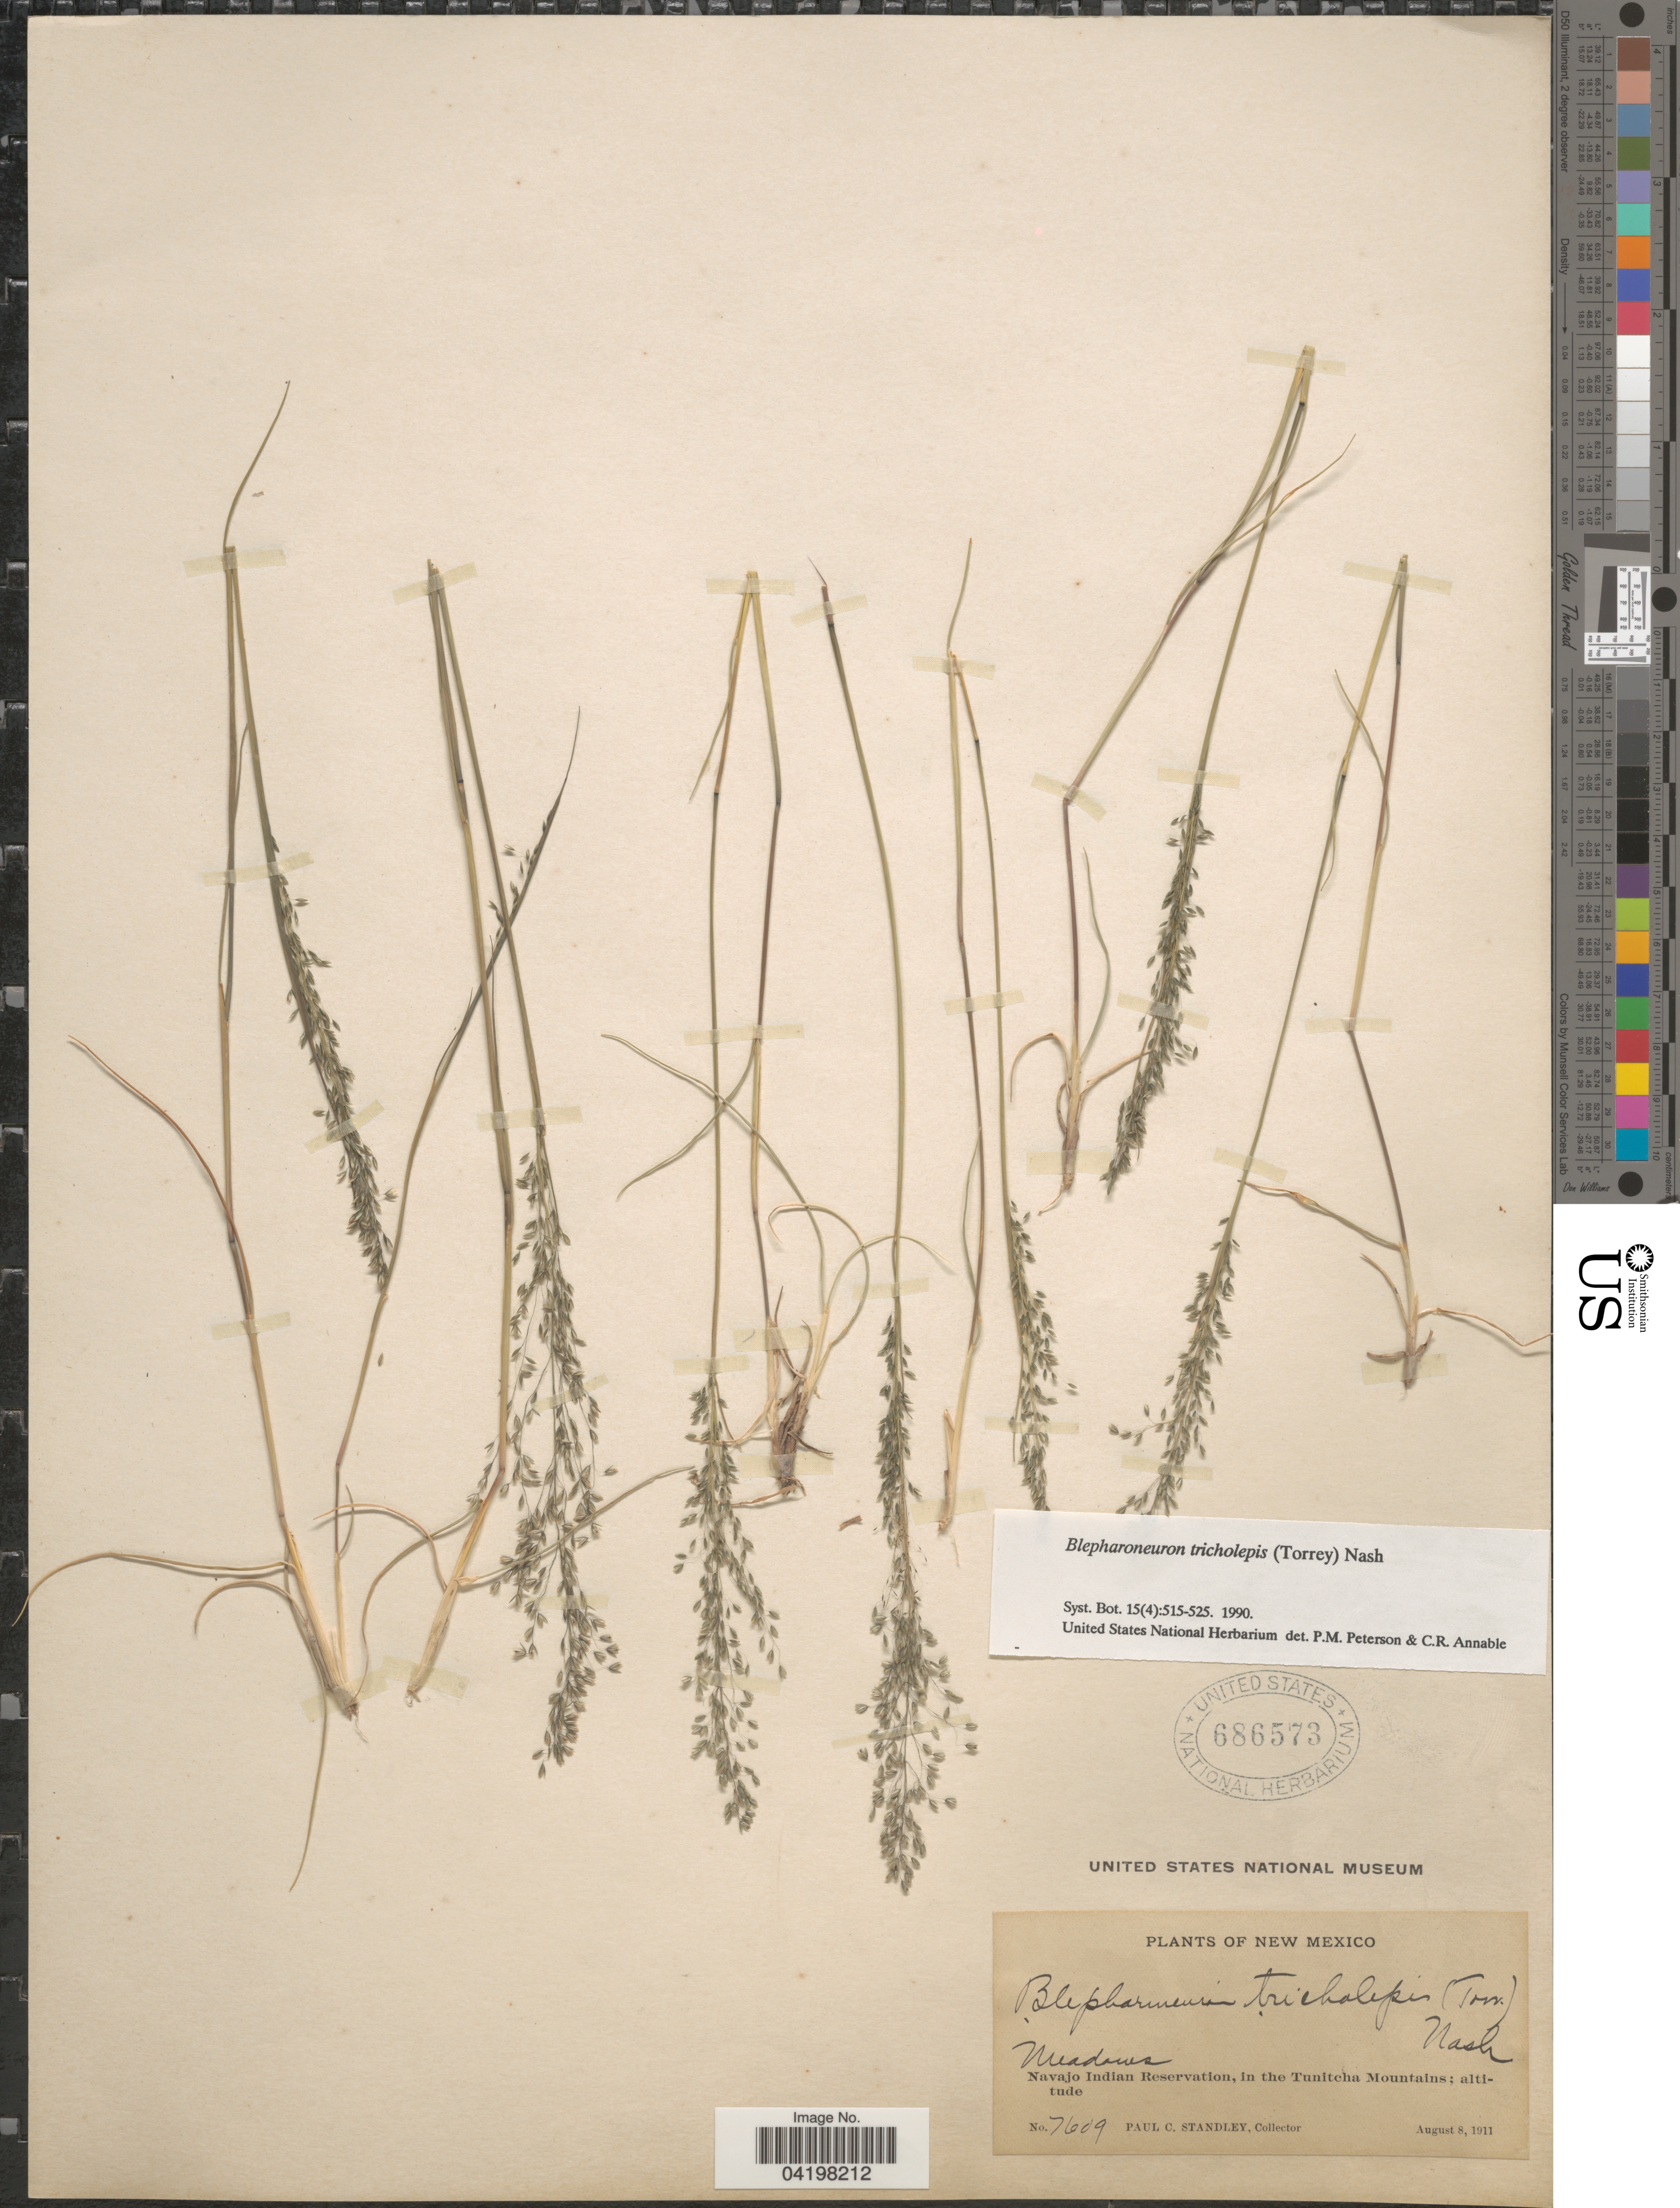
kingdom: Plantae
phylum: Tracheophyta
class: Liliopsida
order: Poales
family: Poaceae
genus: Muhlenbergia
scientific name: Muhlenbergia tricholepis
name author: (Torr.) Columbus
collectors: P. C. Standley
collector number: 7609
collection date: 1911-08-08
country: United States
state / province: New Mexico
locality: Navajo Indian Reservation, in the Tunitcha Mountains.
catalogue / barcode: US 686573